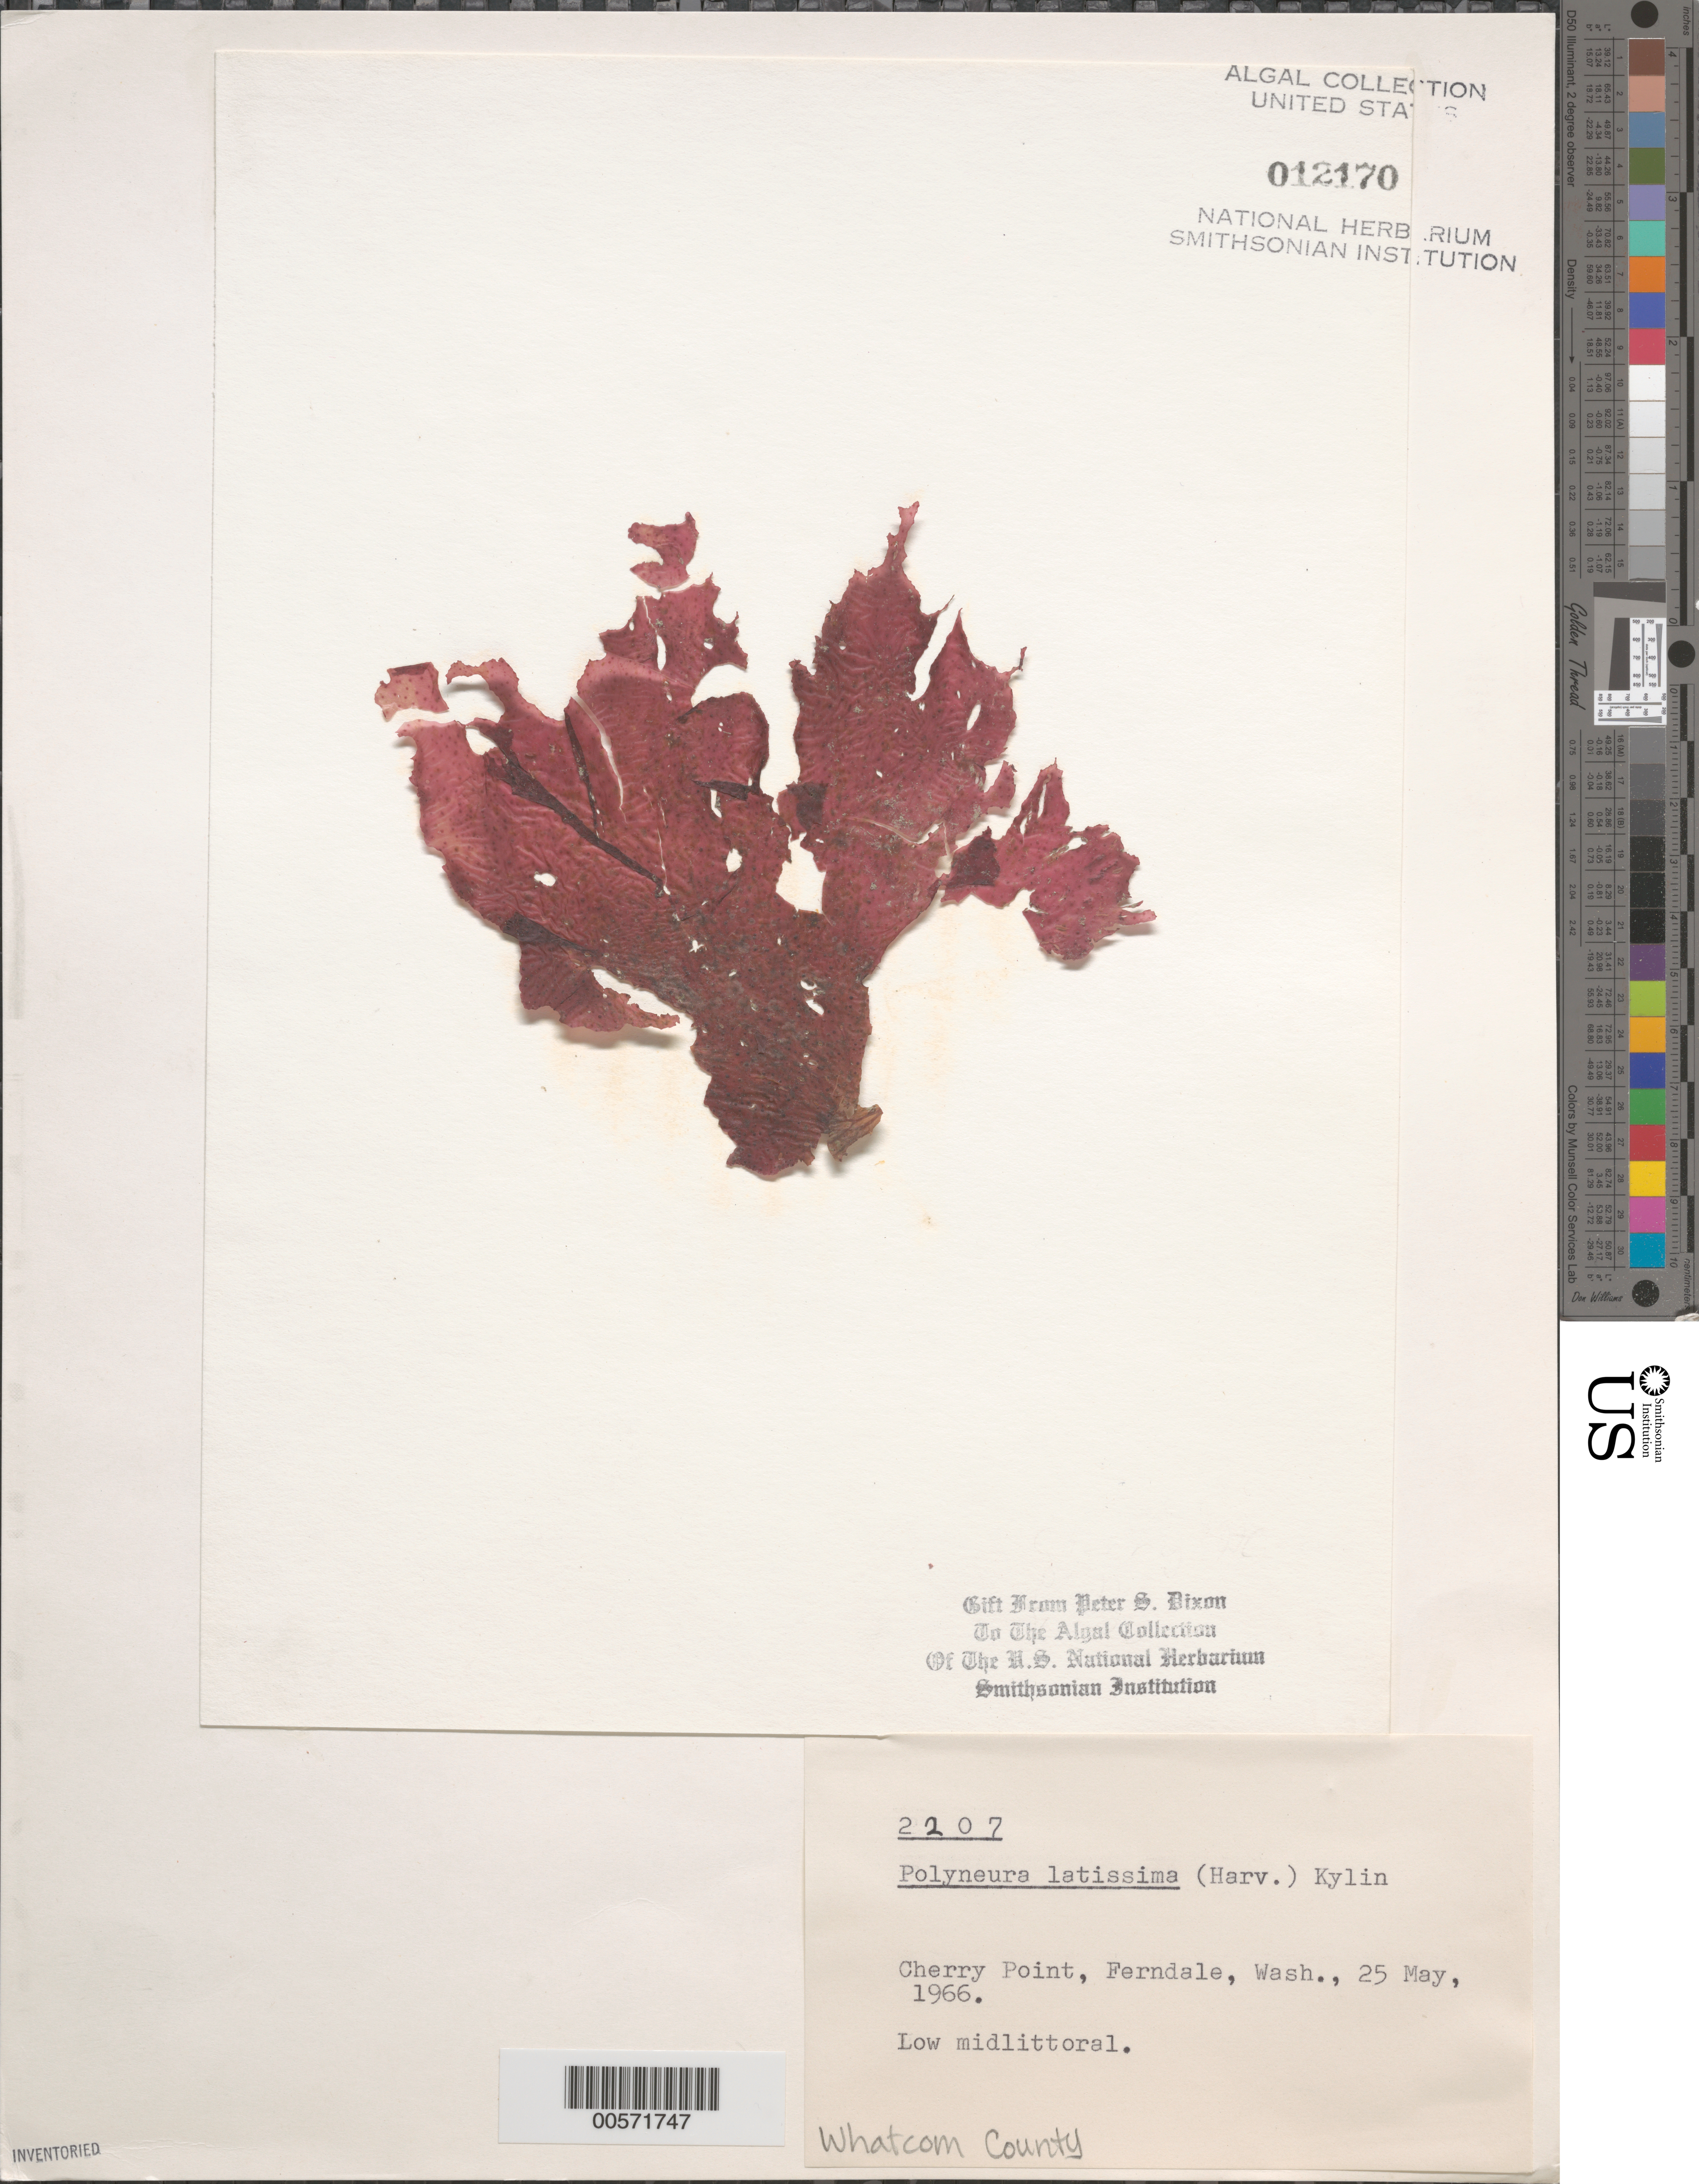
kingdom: Plantae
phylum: Rhodophyta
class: Florideophyceae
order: Ceramiales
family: Delesseriaceae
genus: Polyneura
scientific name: Polyneura latissima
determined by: Dixon, P. S.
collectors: P. S. Dixon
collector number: PSD 2207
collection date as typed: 25 May 1966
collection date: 1966-05-25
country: United States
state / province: Washington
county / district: Whatcom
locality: Cherry Point, Ferndale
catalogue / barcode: US 12170